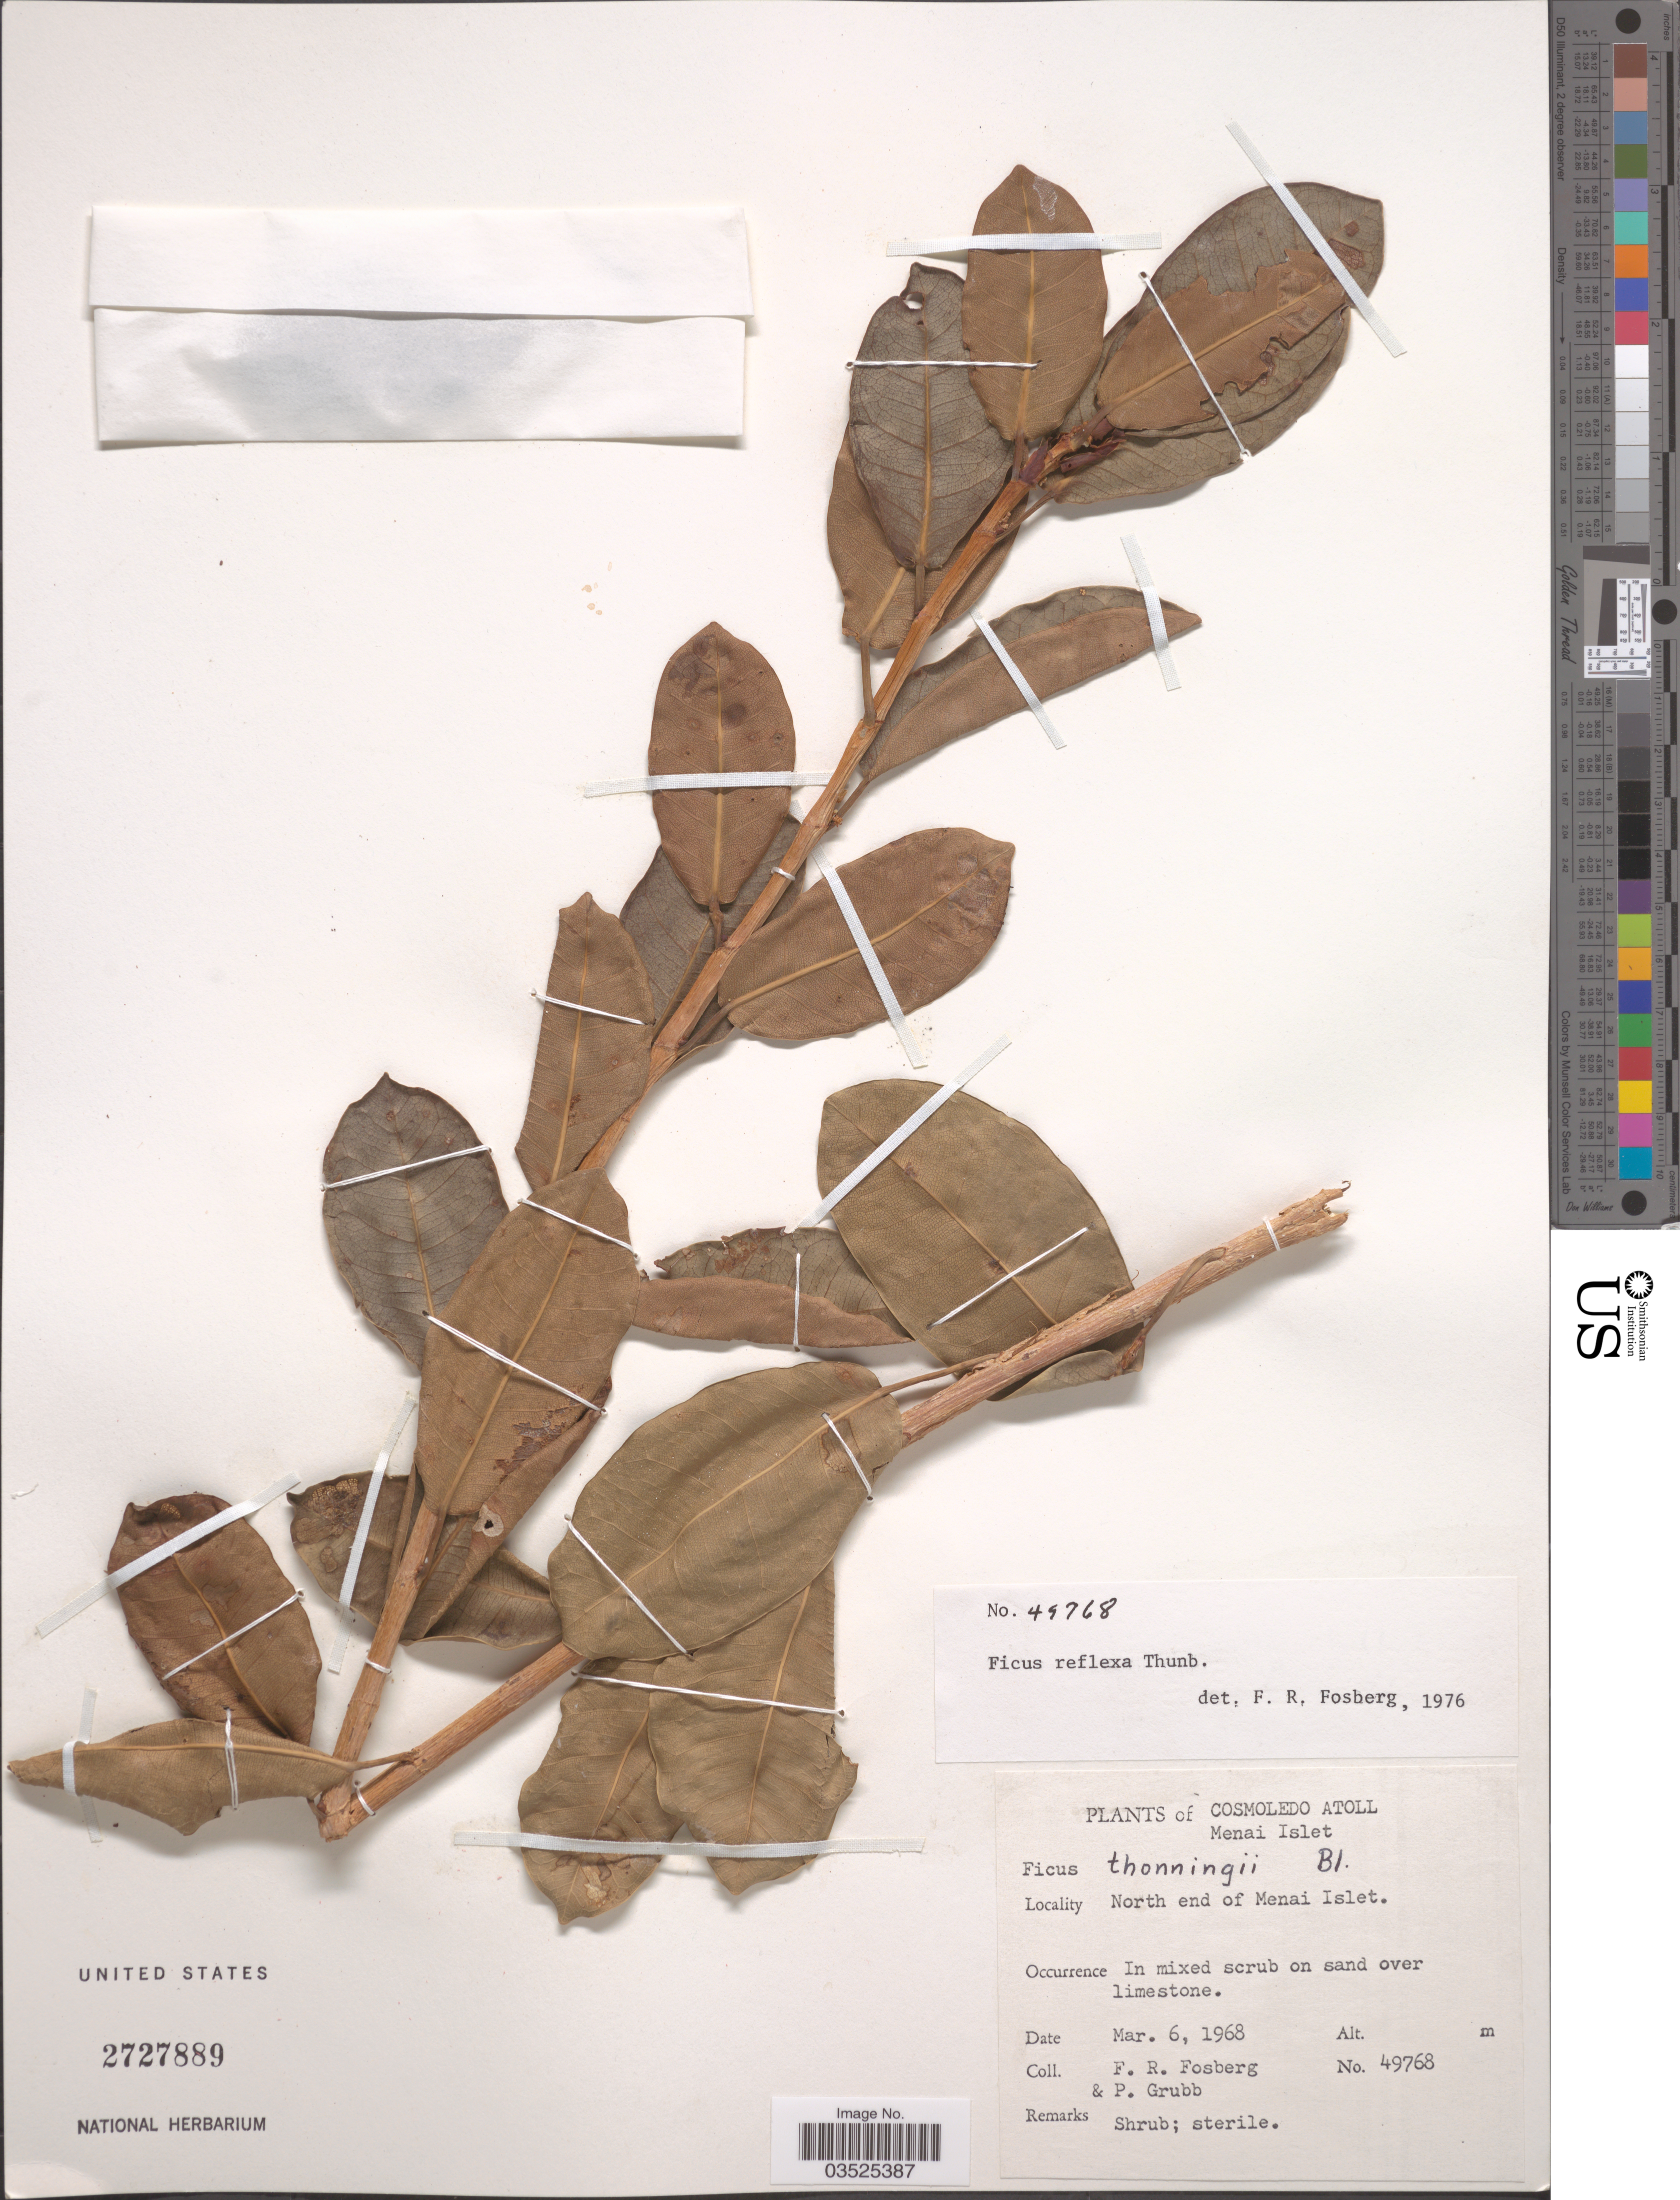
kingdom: Plantae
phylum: Tracheophyta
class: Magnoliopsida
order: Rosales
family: Moraceae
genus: Ficus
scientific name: Ficus reflexa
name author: Thunb.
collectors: F. R. Fosberg & P. J. Grubb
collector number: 49768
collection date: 1968-03-06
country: Seychelles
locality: Cosmoledo Atoll, Menai Islet. North end of Menai Islet.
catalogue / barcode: US 2727889